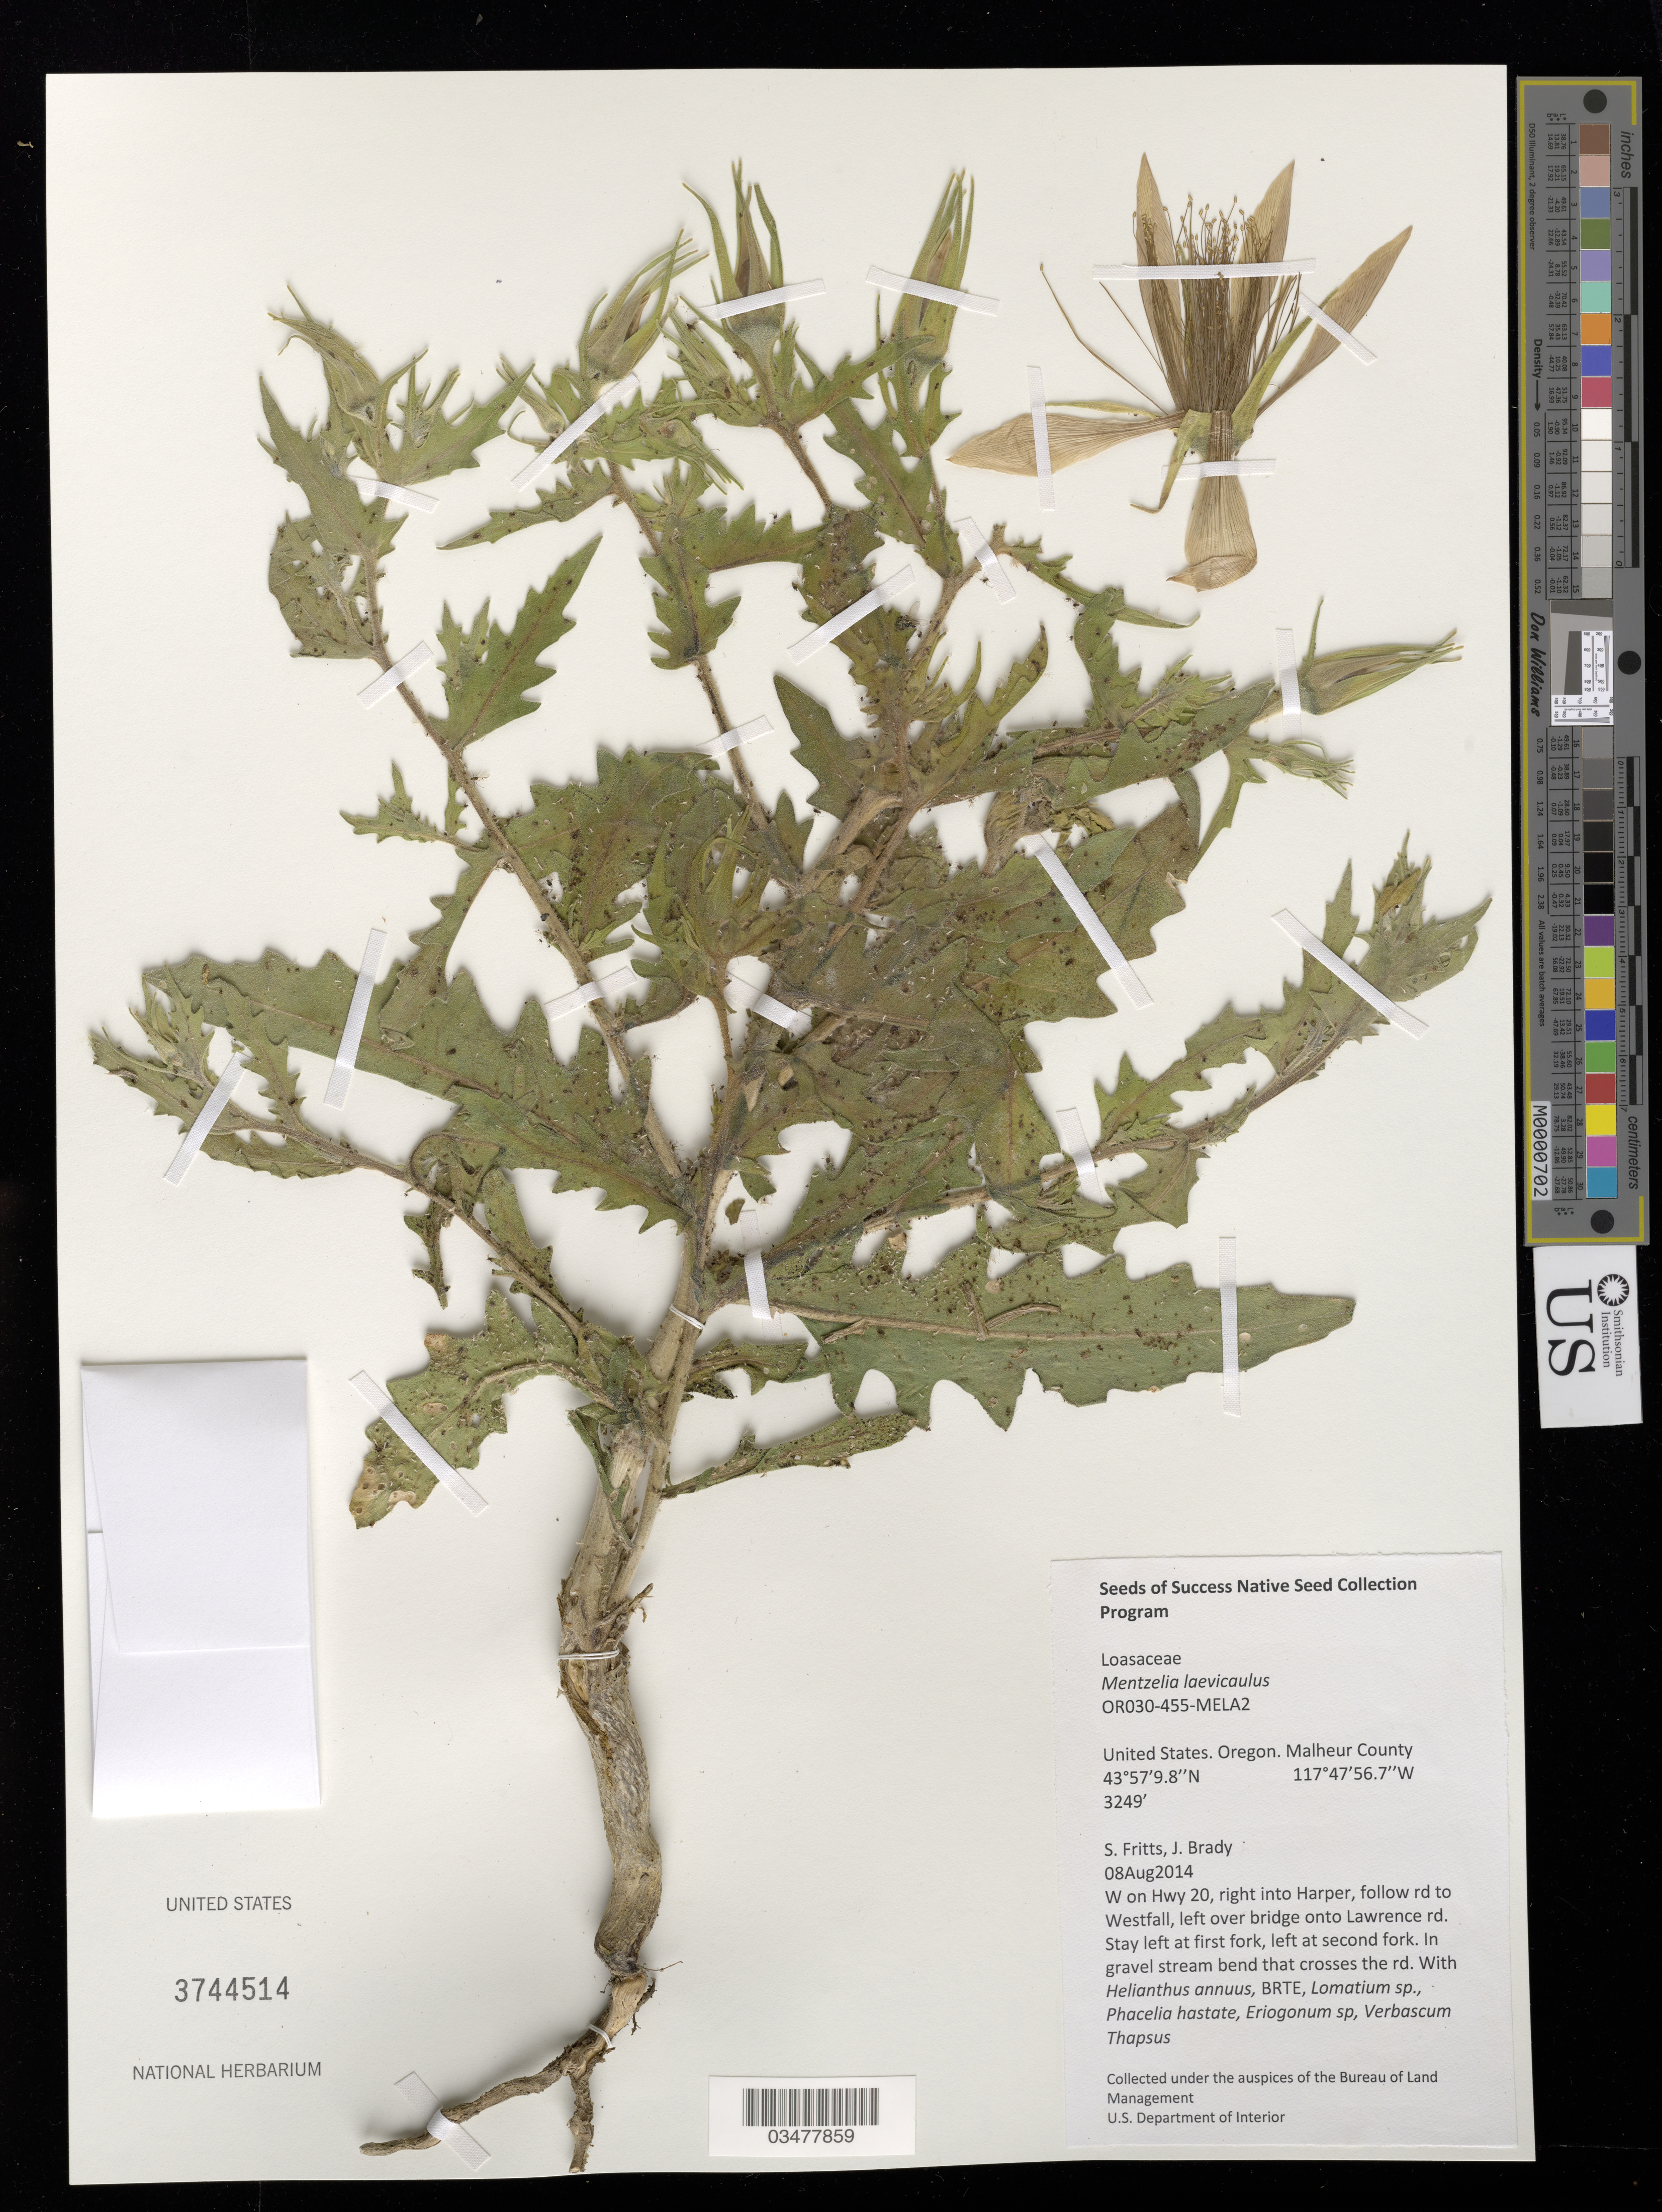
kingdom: Plantae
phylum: Tracheophyta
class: Magnoliopsida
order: Cornales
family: Loasaceae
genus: Mentzelia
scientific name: Mentzelia laevicaulis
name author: (Douglas ex Hook.) Torr. & A. Gray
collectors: S. Fritts & J. Brady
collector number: OR030-455-MELA2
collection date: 2014-08-08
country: United States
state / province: Oregon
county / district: Malheur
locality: Lawrence rd.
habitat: With Lomatium sp., Phacelia hastate, Eriogonum sp., etc.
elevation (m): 990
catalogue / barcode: US 3744514